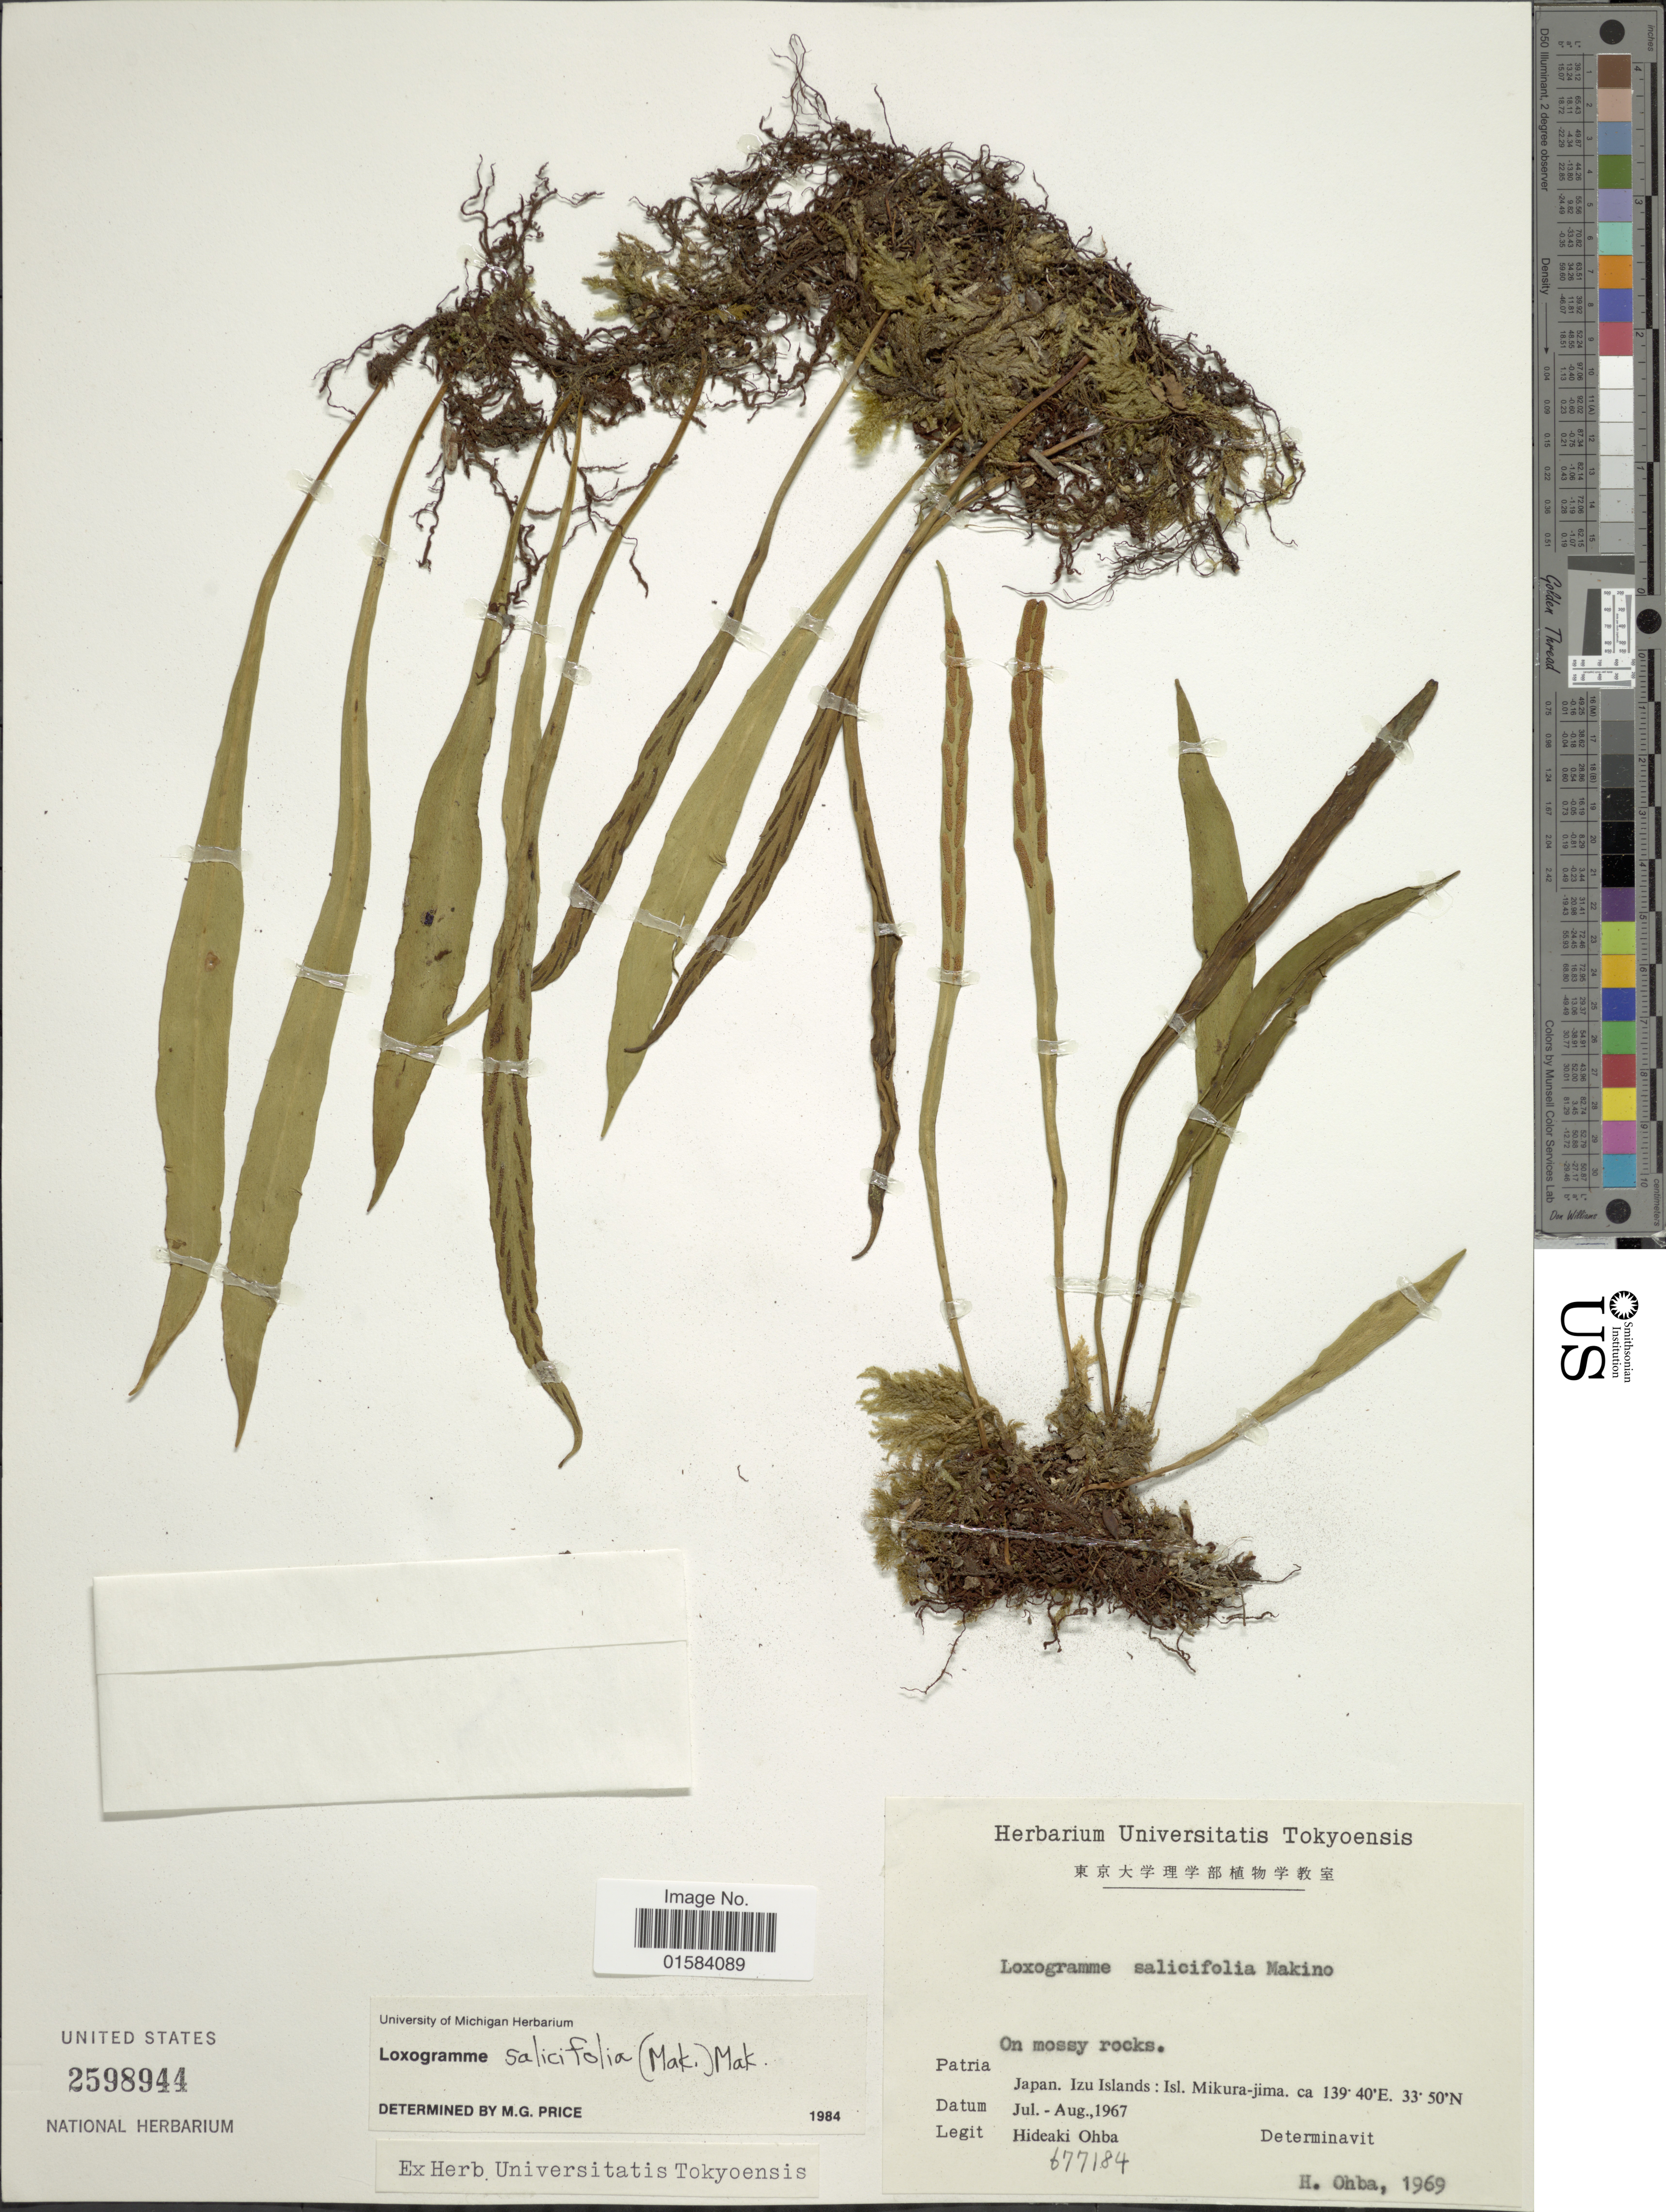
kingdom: Plantae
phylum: Tracheophyta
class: Polypodiopsida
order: Polypodiales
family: Polypodiaceae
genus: Loxogramme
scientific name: Loxogramme salicifolia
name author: (Makino) Makino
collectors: H. Ohba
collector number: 677184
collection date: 1967-07/1967-08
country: Japan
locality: Izu Islands: Isl Mikura-jima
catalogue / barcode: US 2598944